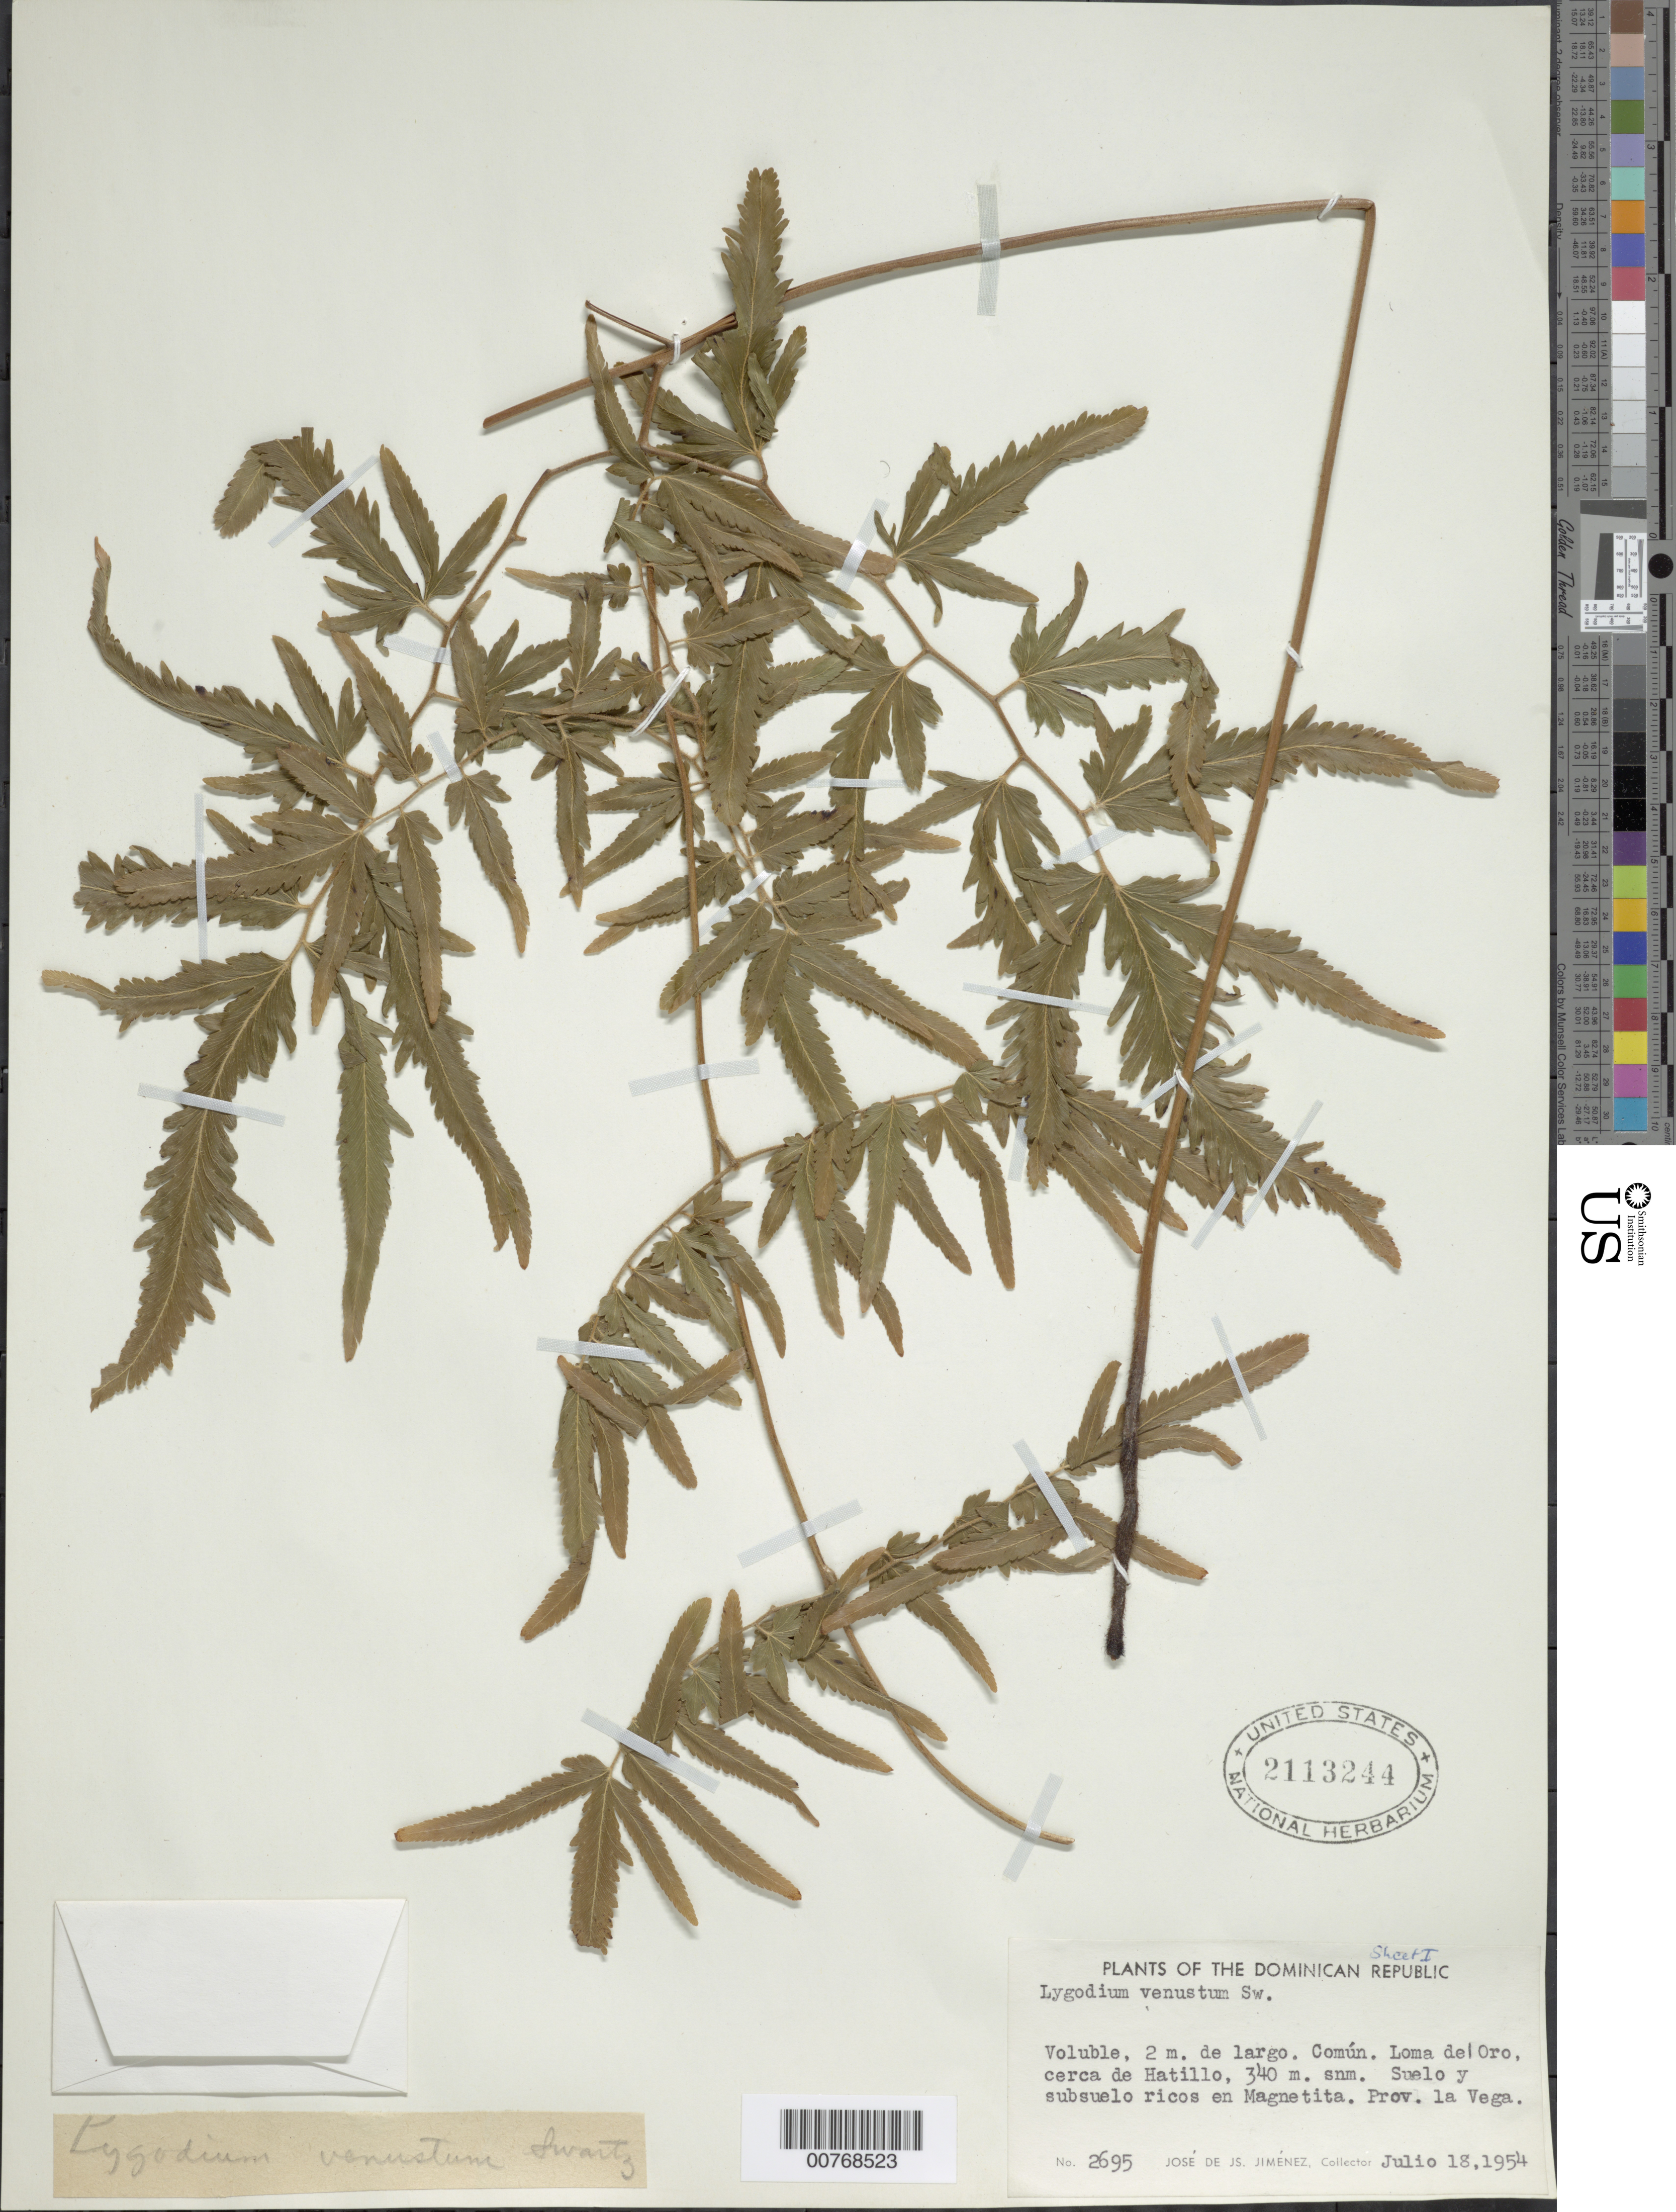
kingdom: Plantae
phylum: Tracheophyta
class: Polypodiopsida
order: Schizaeales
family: Lygodiaceae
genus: Lygodium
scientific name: Lygodium venustum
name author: Sw.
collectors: J. J. Jiménez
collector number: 2695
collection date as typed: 18 Jul 1954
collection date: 1954-07-18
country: Dominican Republic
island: Hispaniola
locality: Lona del Oro, cerca de Hatillo. Provincia de La Vega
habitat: Suelo y subsuelo ricos en Magnetita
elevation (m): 340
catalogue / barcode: US 2113244